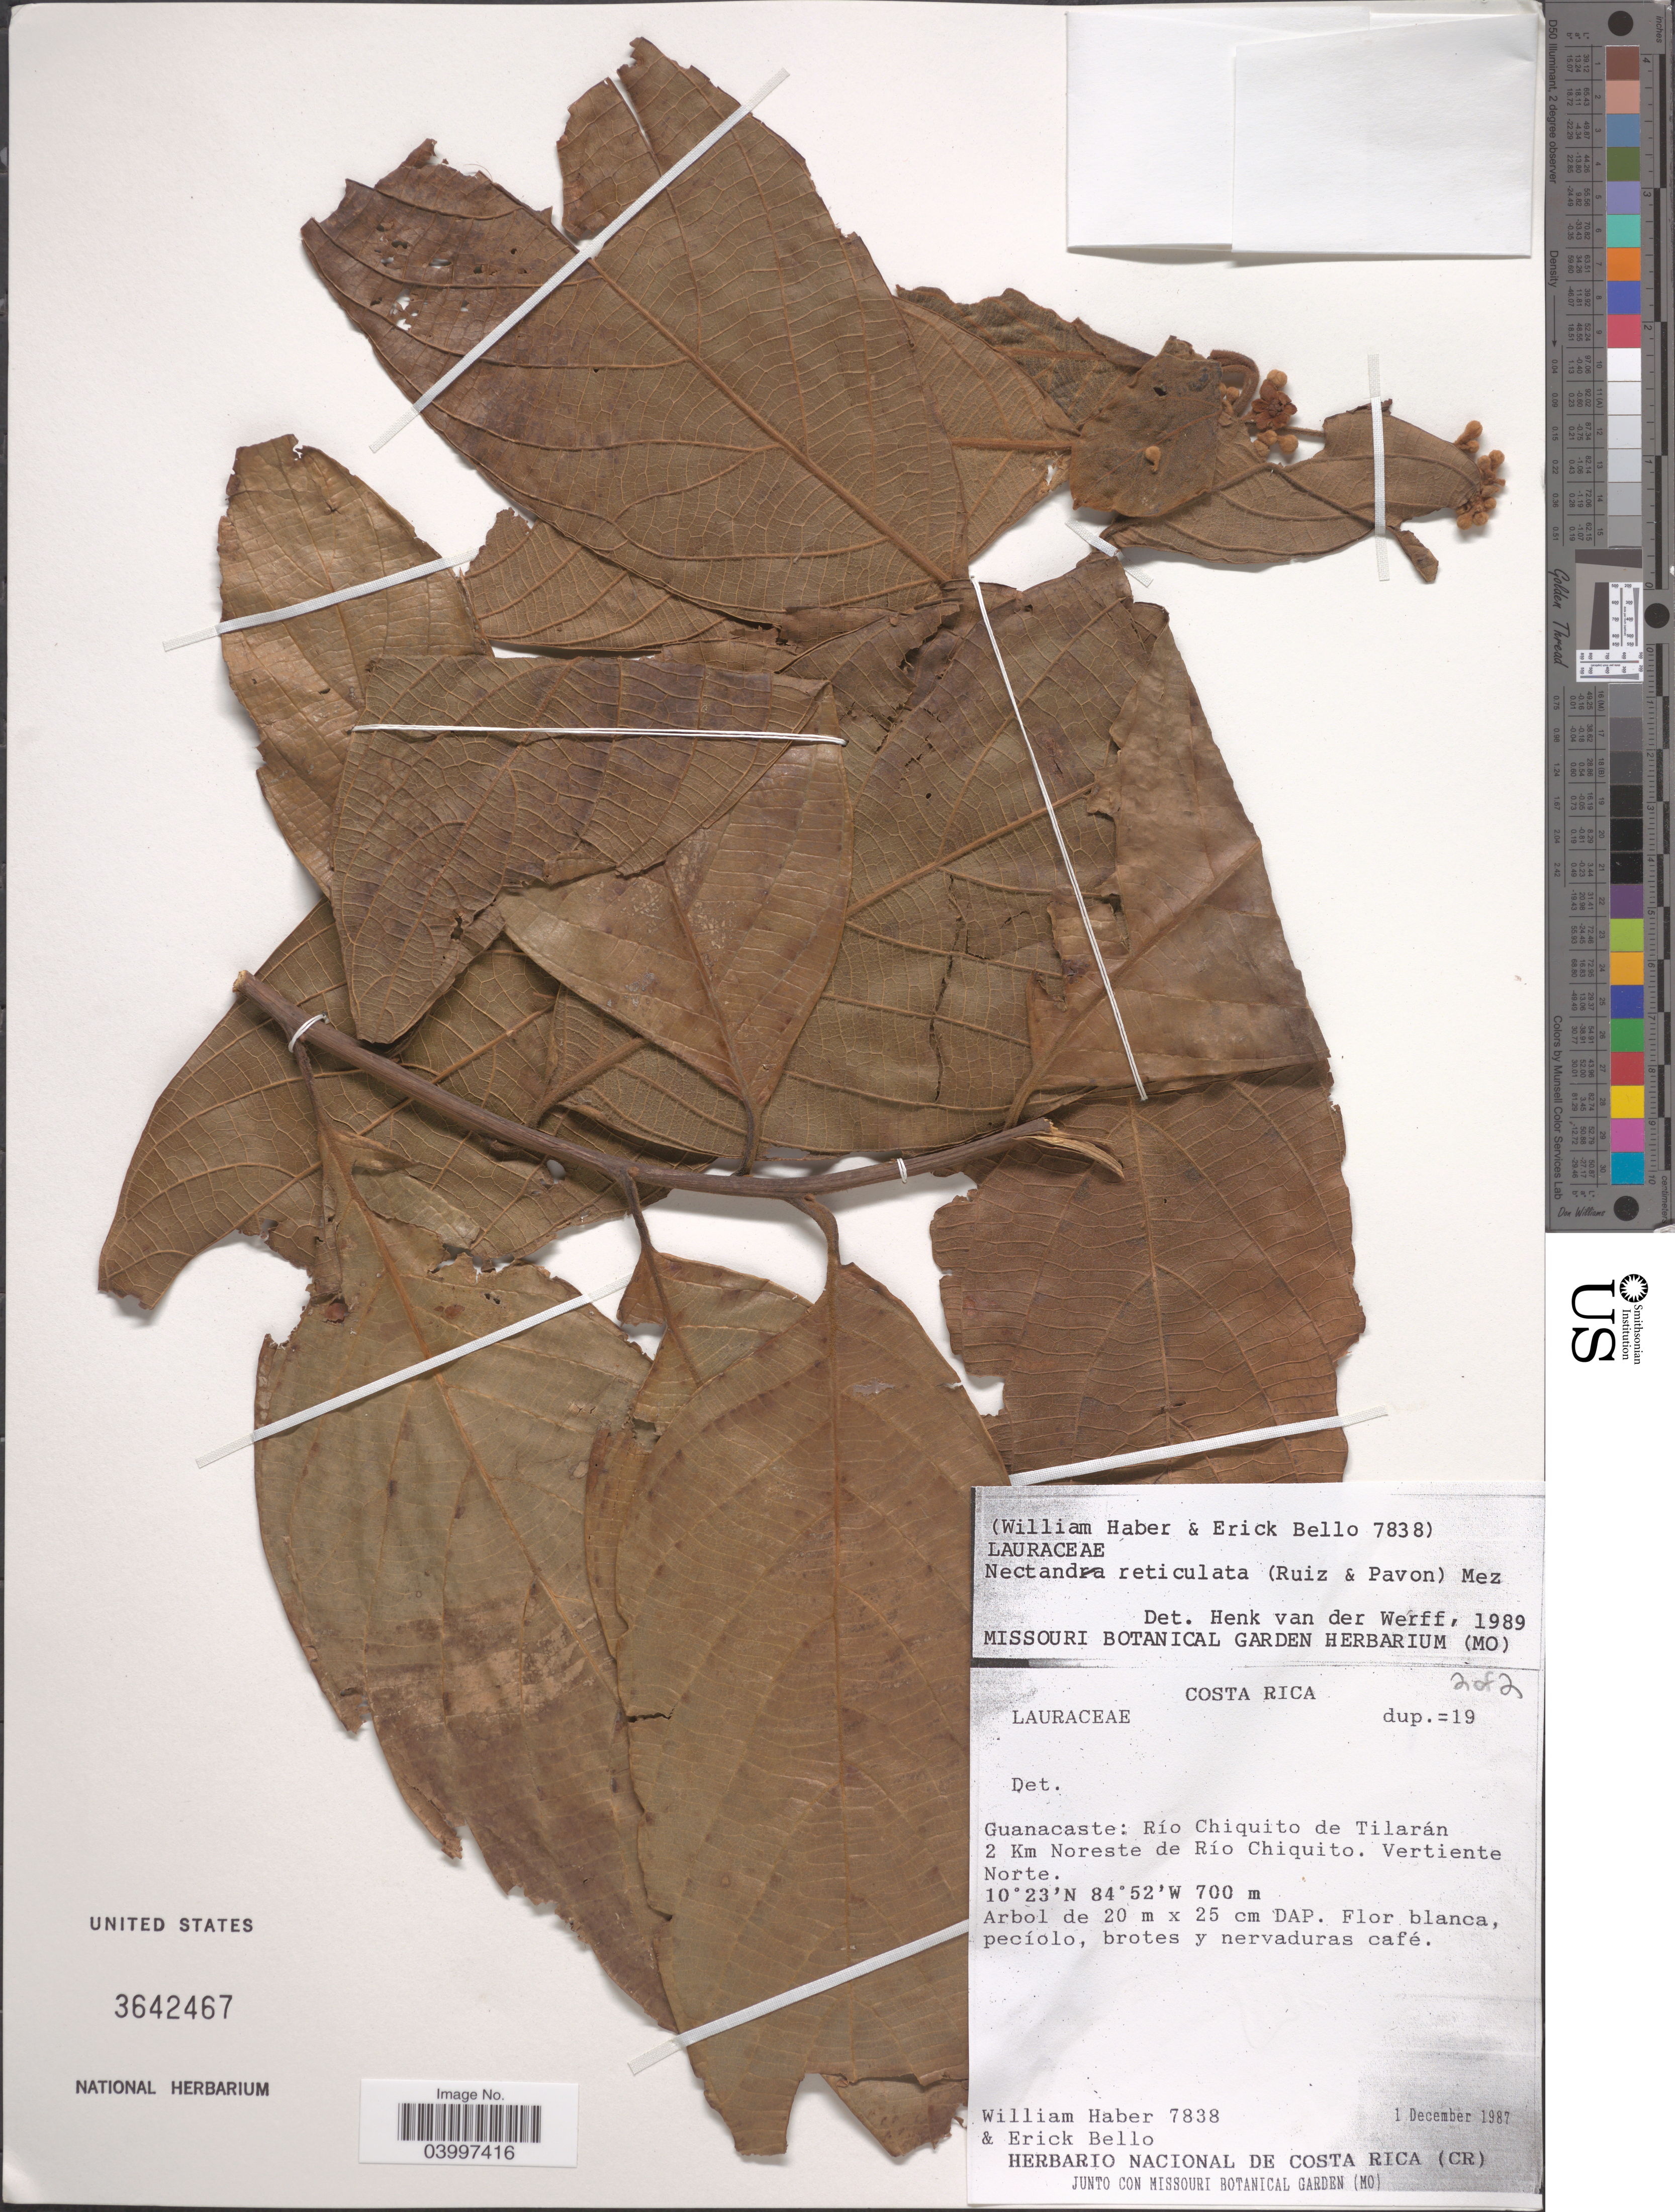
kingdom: Plantae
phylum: Tracheophyta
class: Magnoliopsida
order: Laurales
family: Lauraceae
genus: Nectandra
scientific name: Nectandra reticulata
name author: (Ruiz & Pav.) Mez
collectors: W. Haber & E. Bello C.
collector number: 7838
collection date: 1987-12-01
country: Costa Rica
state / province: Guanacaste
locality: Río Chiquito de Tilarán 2 Km Noreste de Río Chiquito. Vertiente Norte.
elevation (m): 700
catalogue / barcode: US 3642467